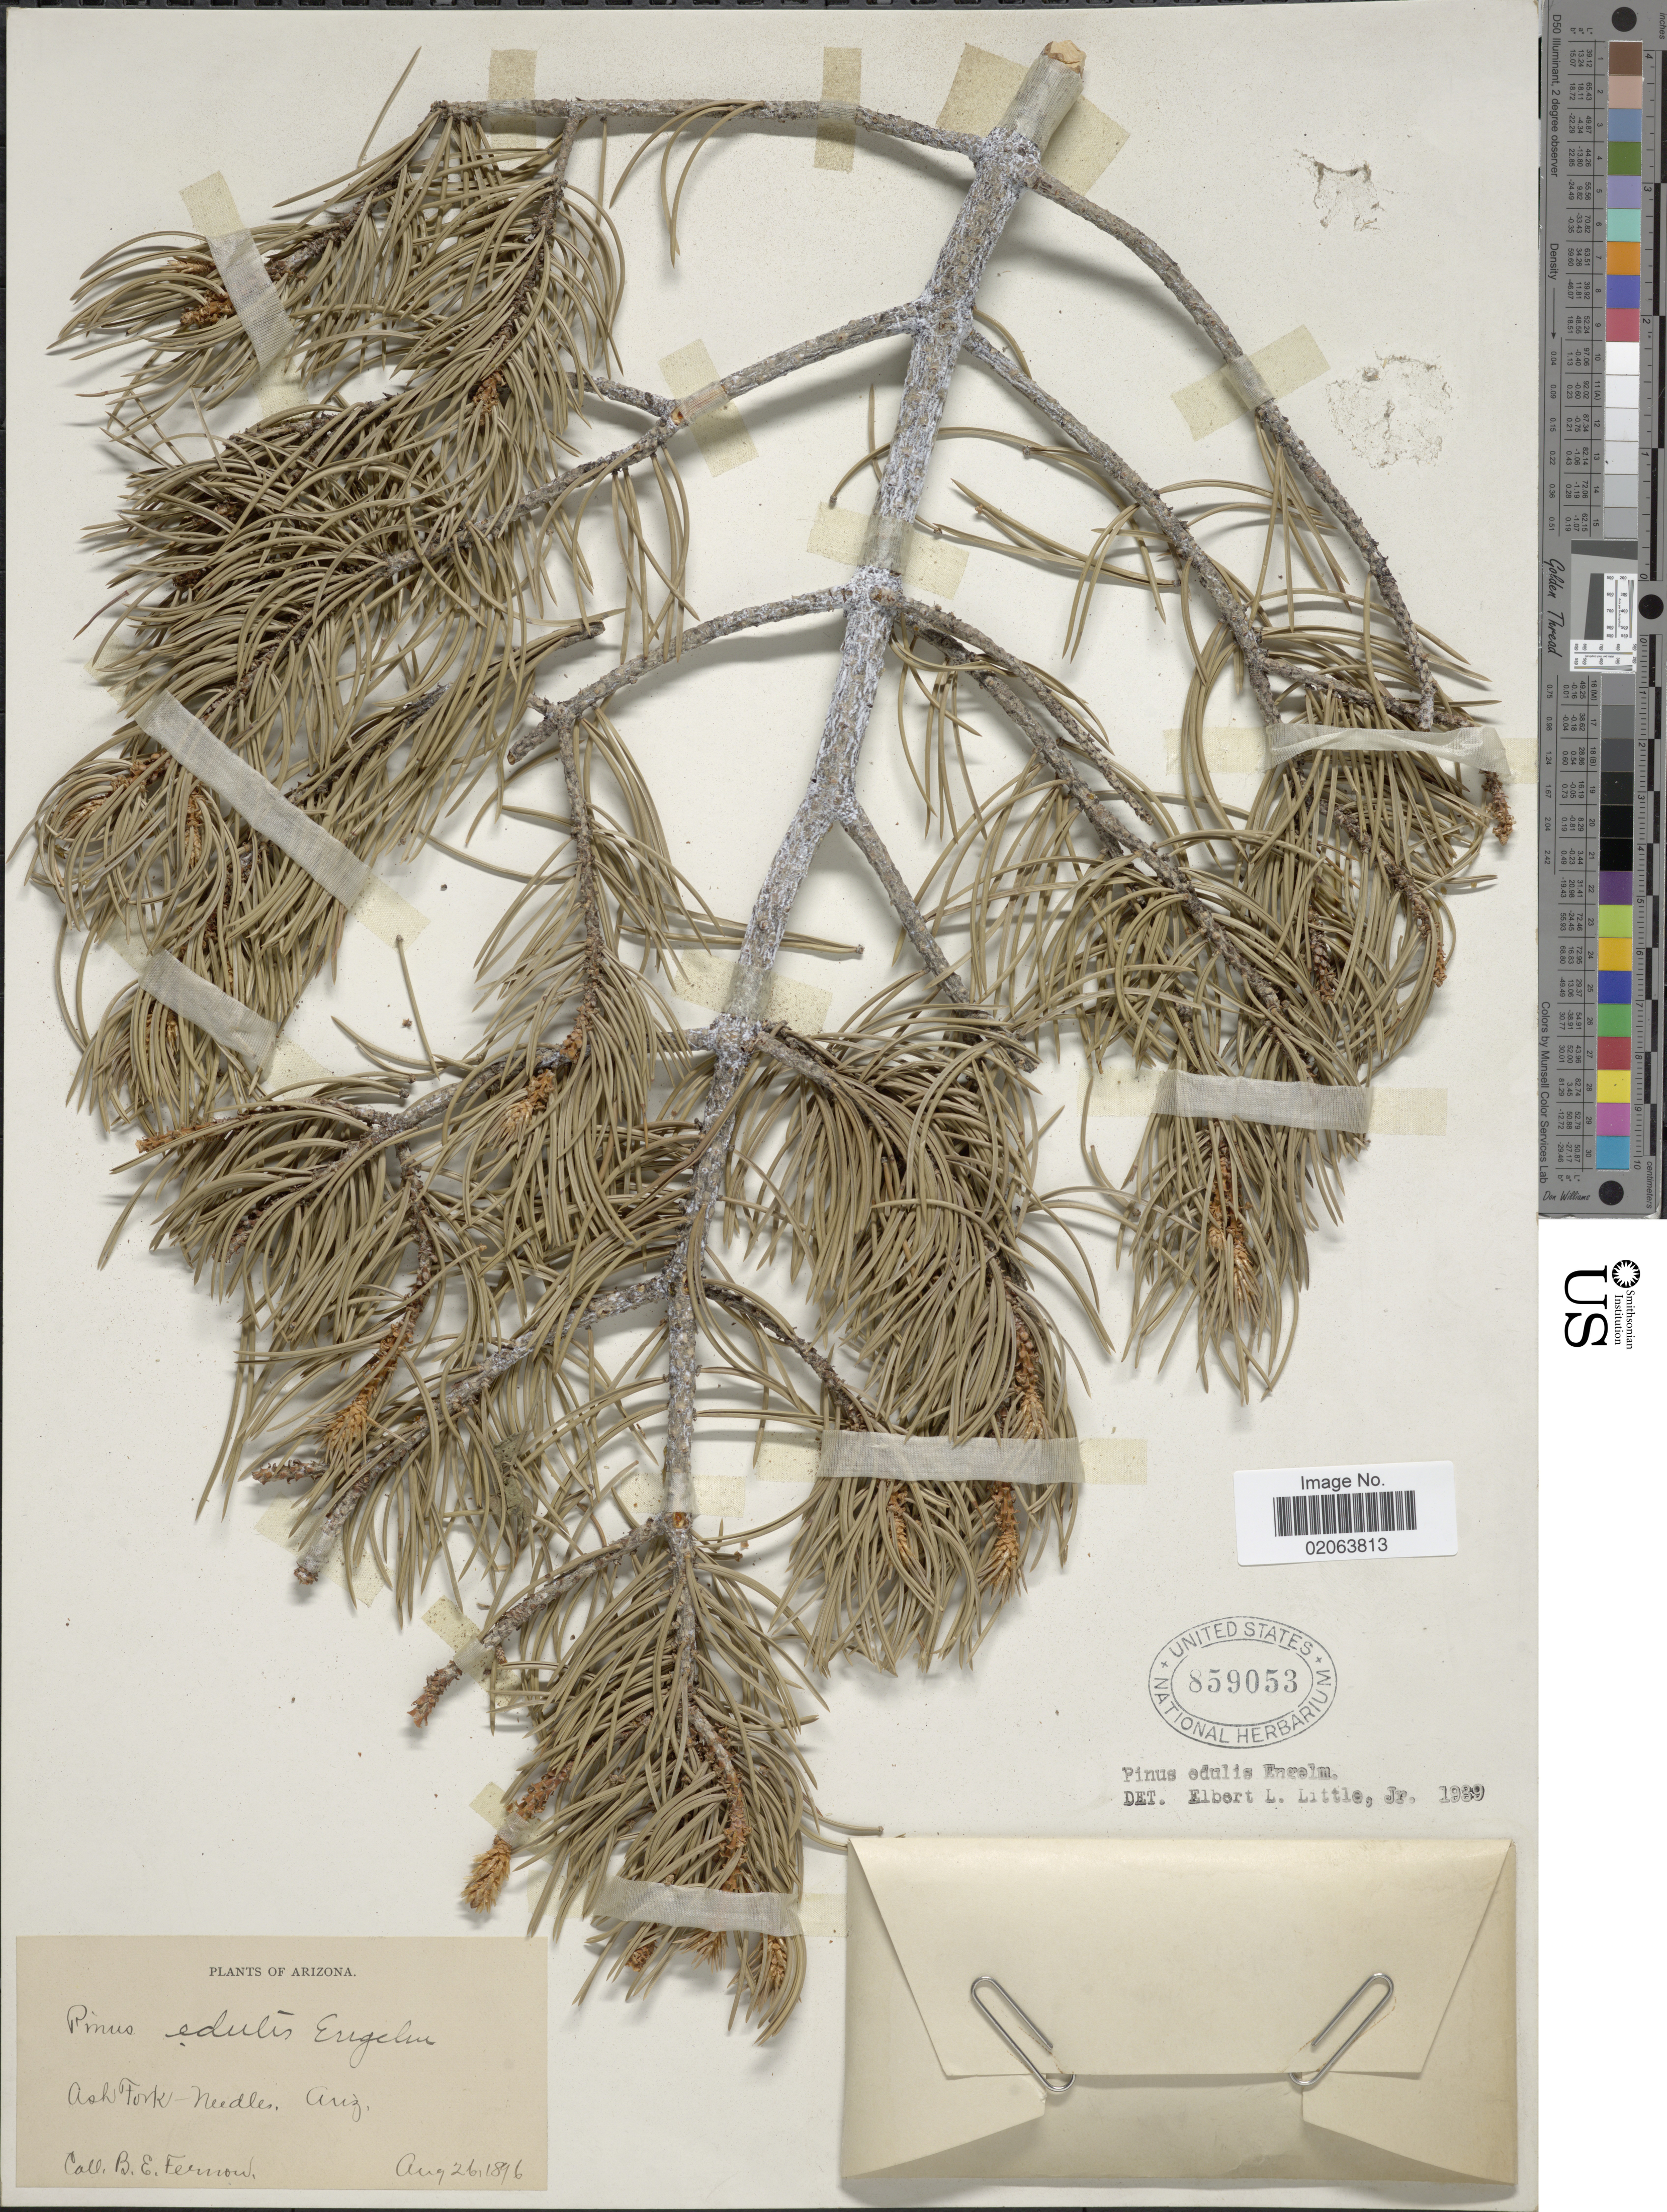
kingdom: Plantae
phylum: Tracheophyta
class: Pinopsida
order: Pinales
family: Pinaceae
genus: Pinus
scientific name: Pinus edulis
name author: Engelm.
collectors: B. Fernow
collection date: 1896-08-26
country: United States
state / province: Arizona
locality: Ash Fork Needles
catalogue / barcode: US 859053